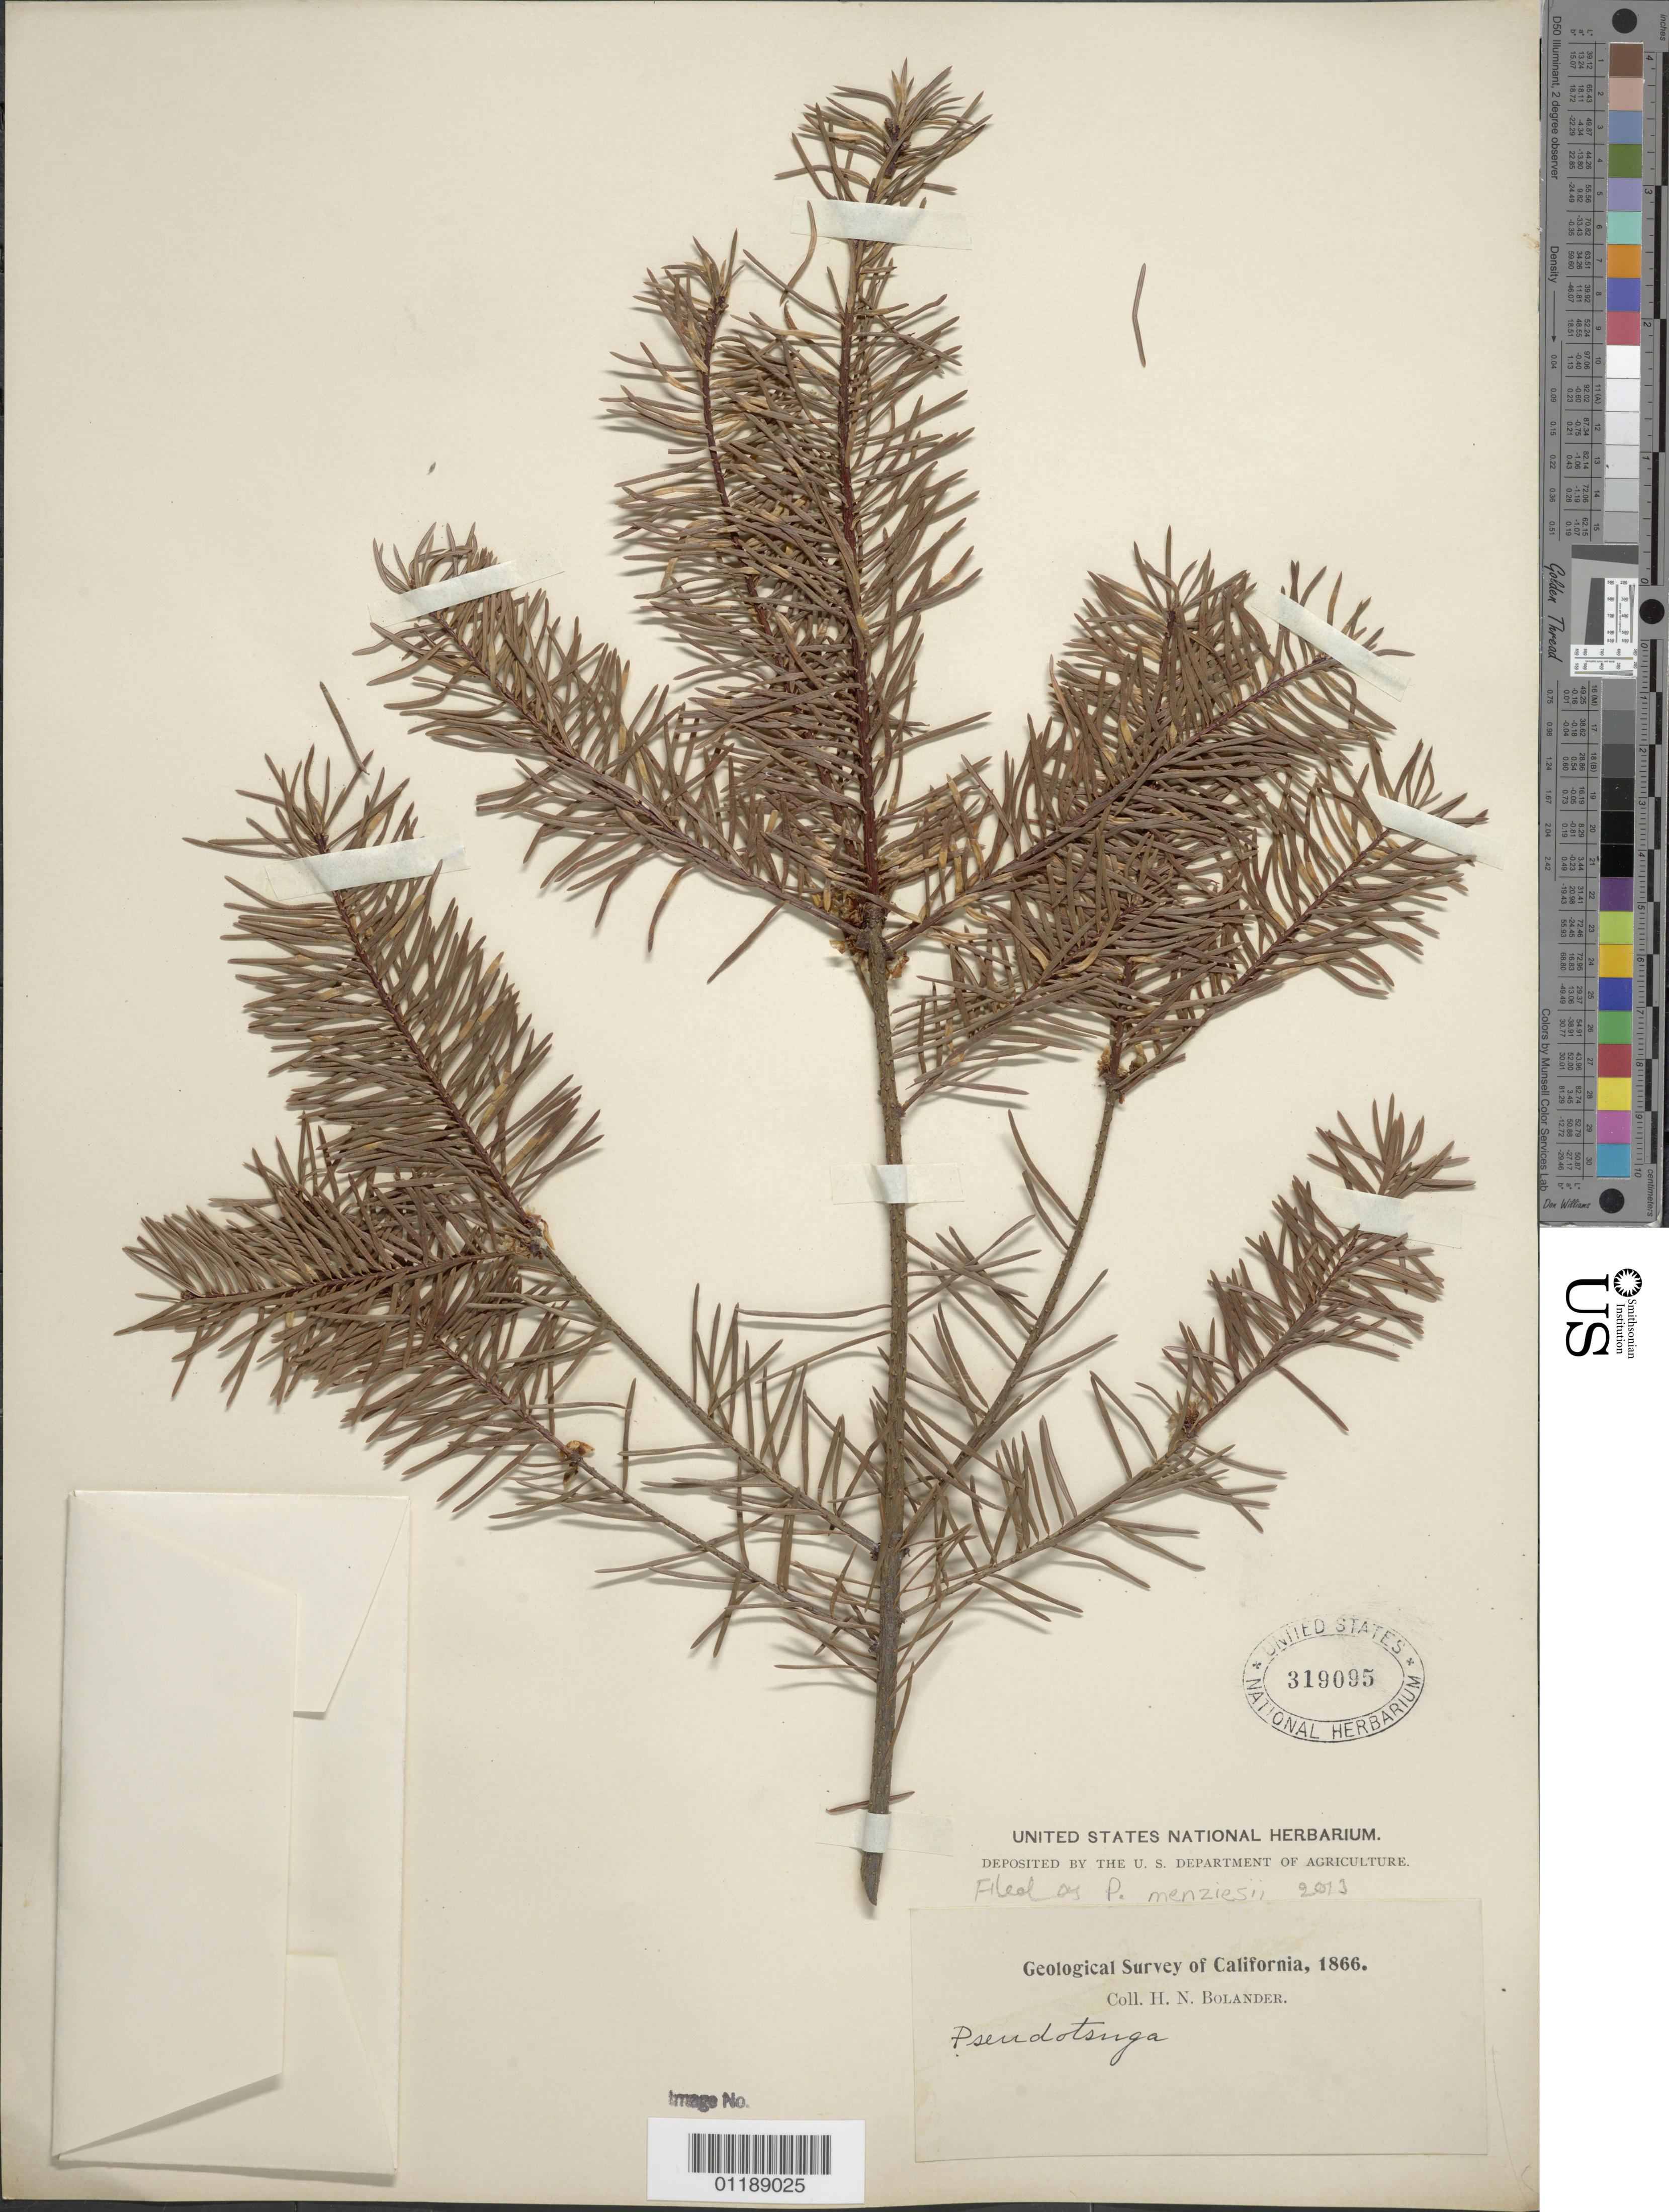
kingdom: Plantae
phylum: Tracheophyta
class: Pinopsida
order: Pinales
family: Pinaceae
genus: Pseudotsuga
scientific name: Pseudotsuga menziesii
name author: (Mirb.) Franco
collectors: H. Bolander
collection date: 1866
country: United States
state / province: California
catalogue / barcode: US 319095